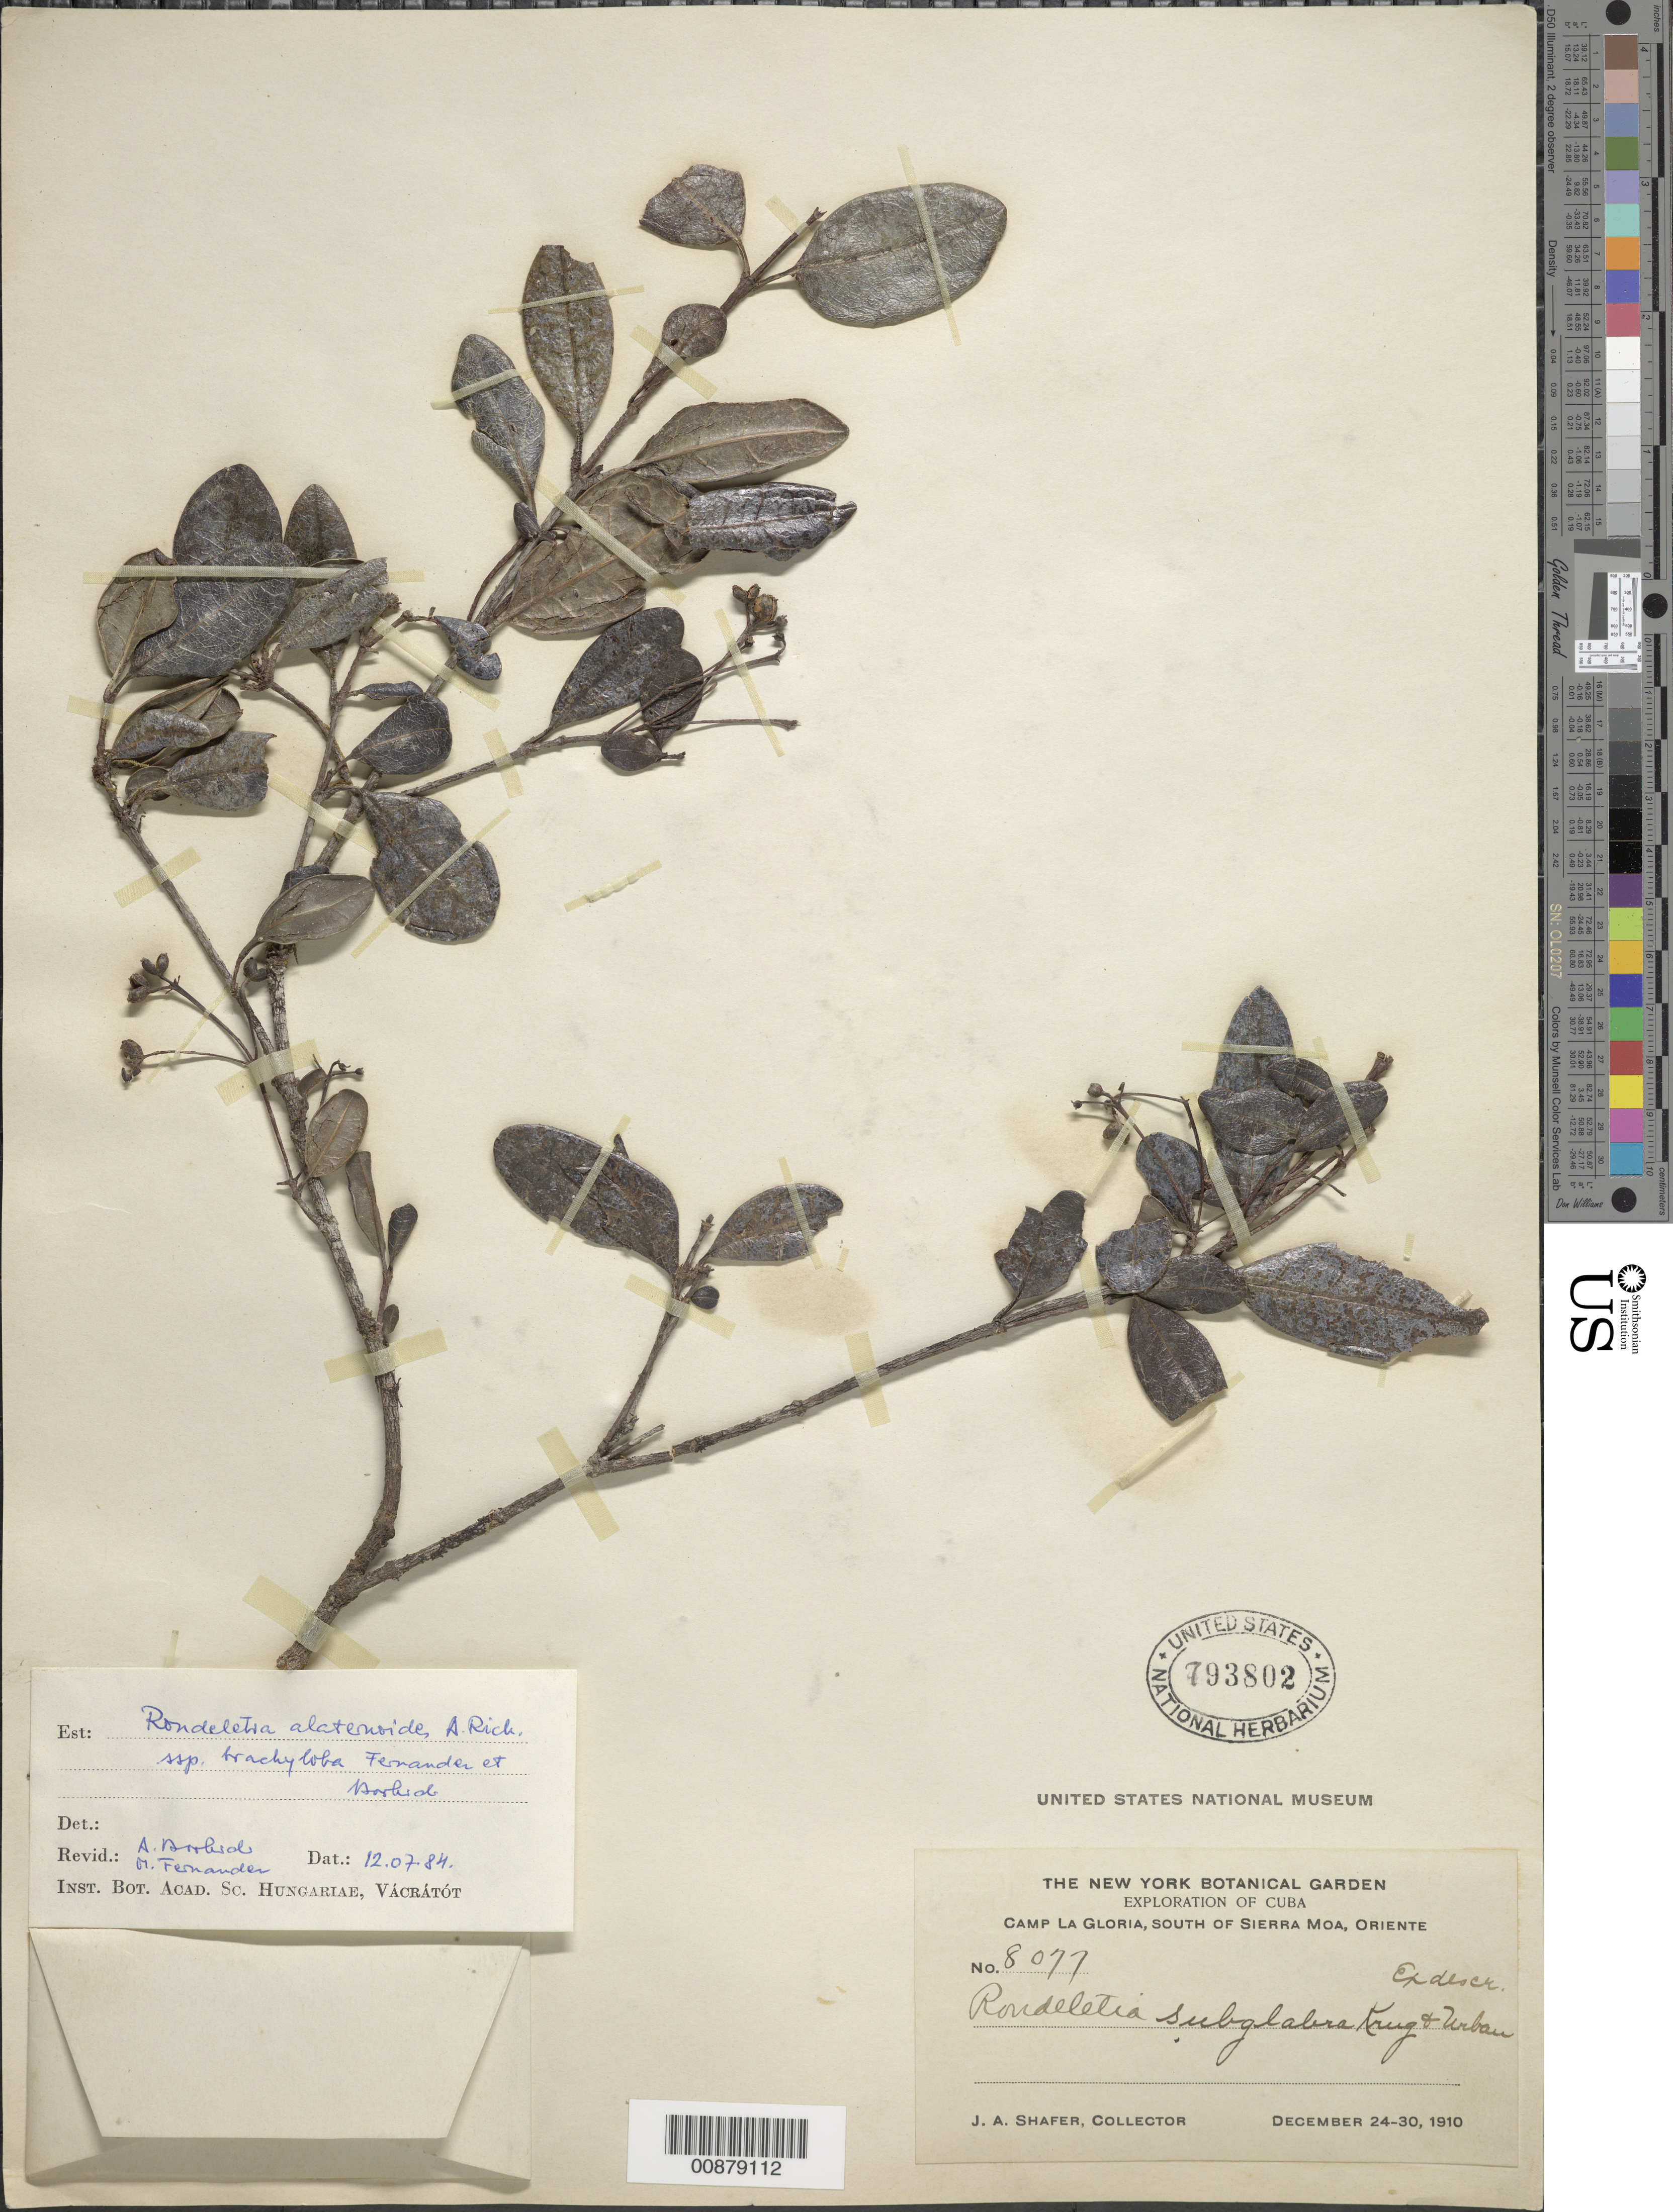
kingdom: Plantae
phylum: Tracheophyta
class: Magnoliopsida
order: Gentianales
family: Rubiaceae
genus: Rondeletia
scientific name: Rondeletia alaternoides subsp. brachyloba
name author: M. Fernández & Borhidi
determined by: Borhidi, Attila L.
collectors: J. A. Shafer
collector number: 8077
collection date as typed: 24 Dec 1910 to 30 Dec 1910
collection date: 1910-12-24/1910-12-30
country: Cuba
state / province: Holguín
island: Cuba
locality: Camp La Gloria, S of Sierra Moa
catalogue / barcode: US 793802